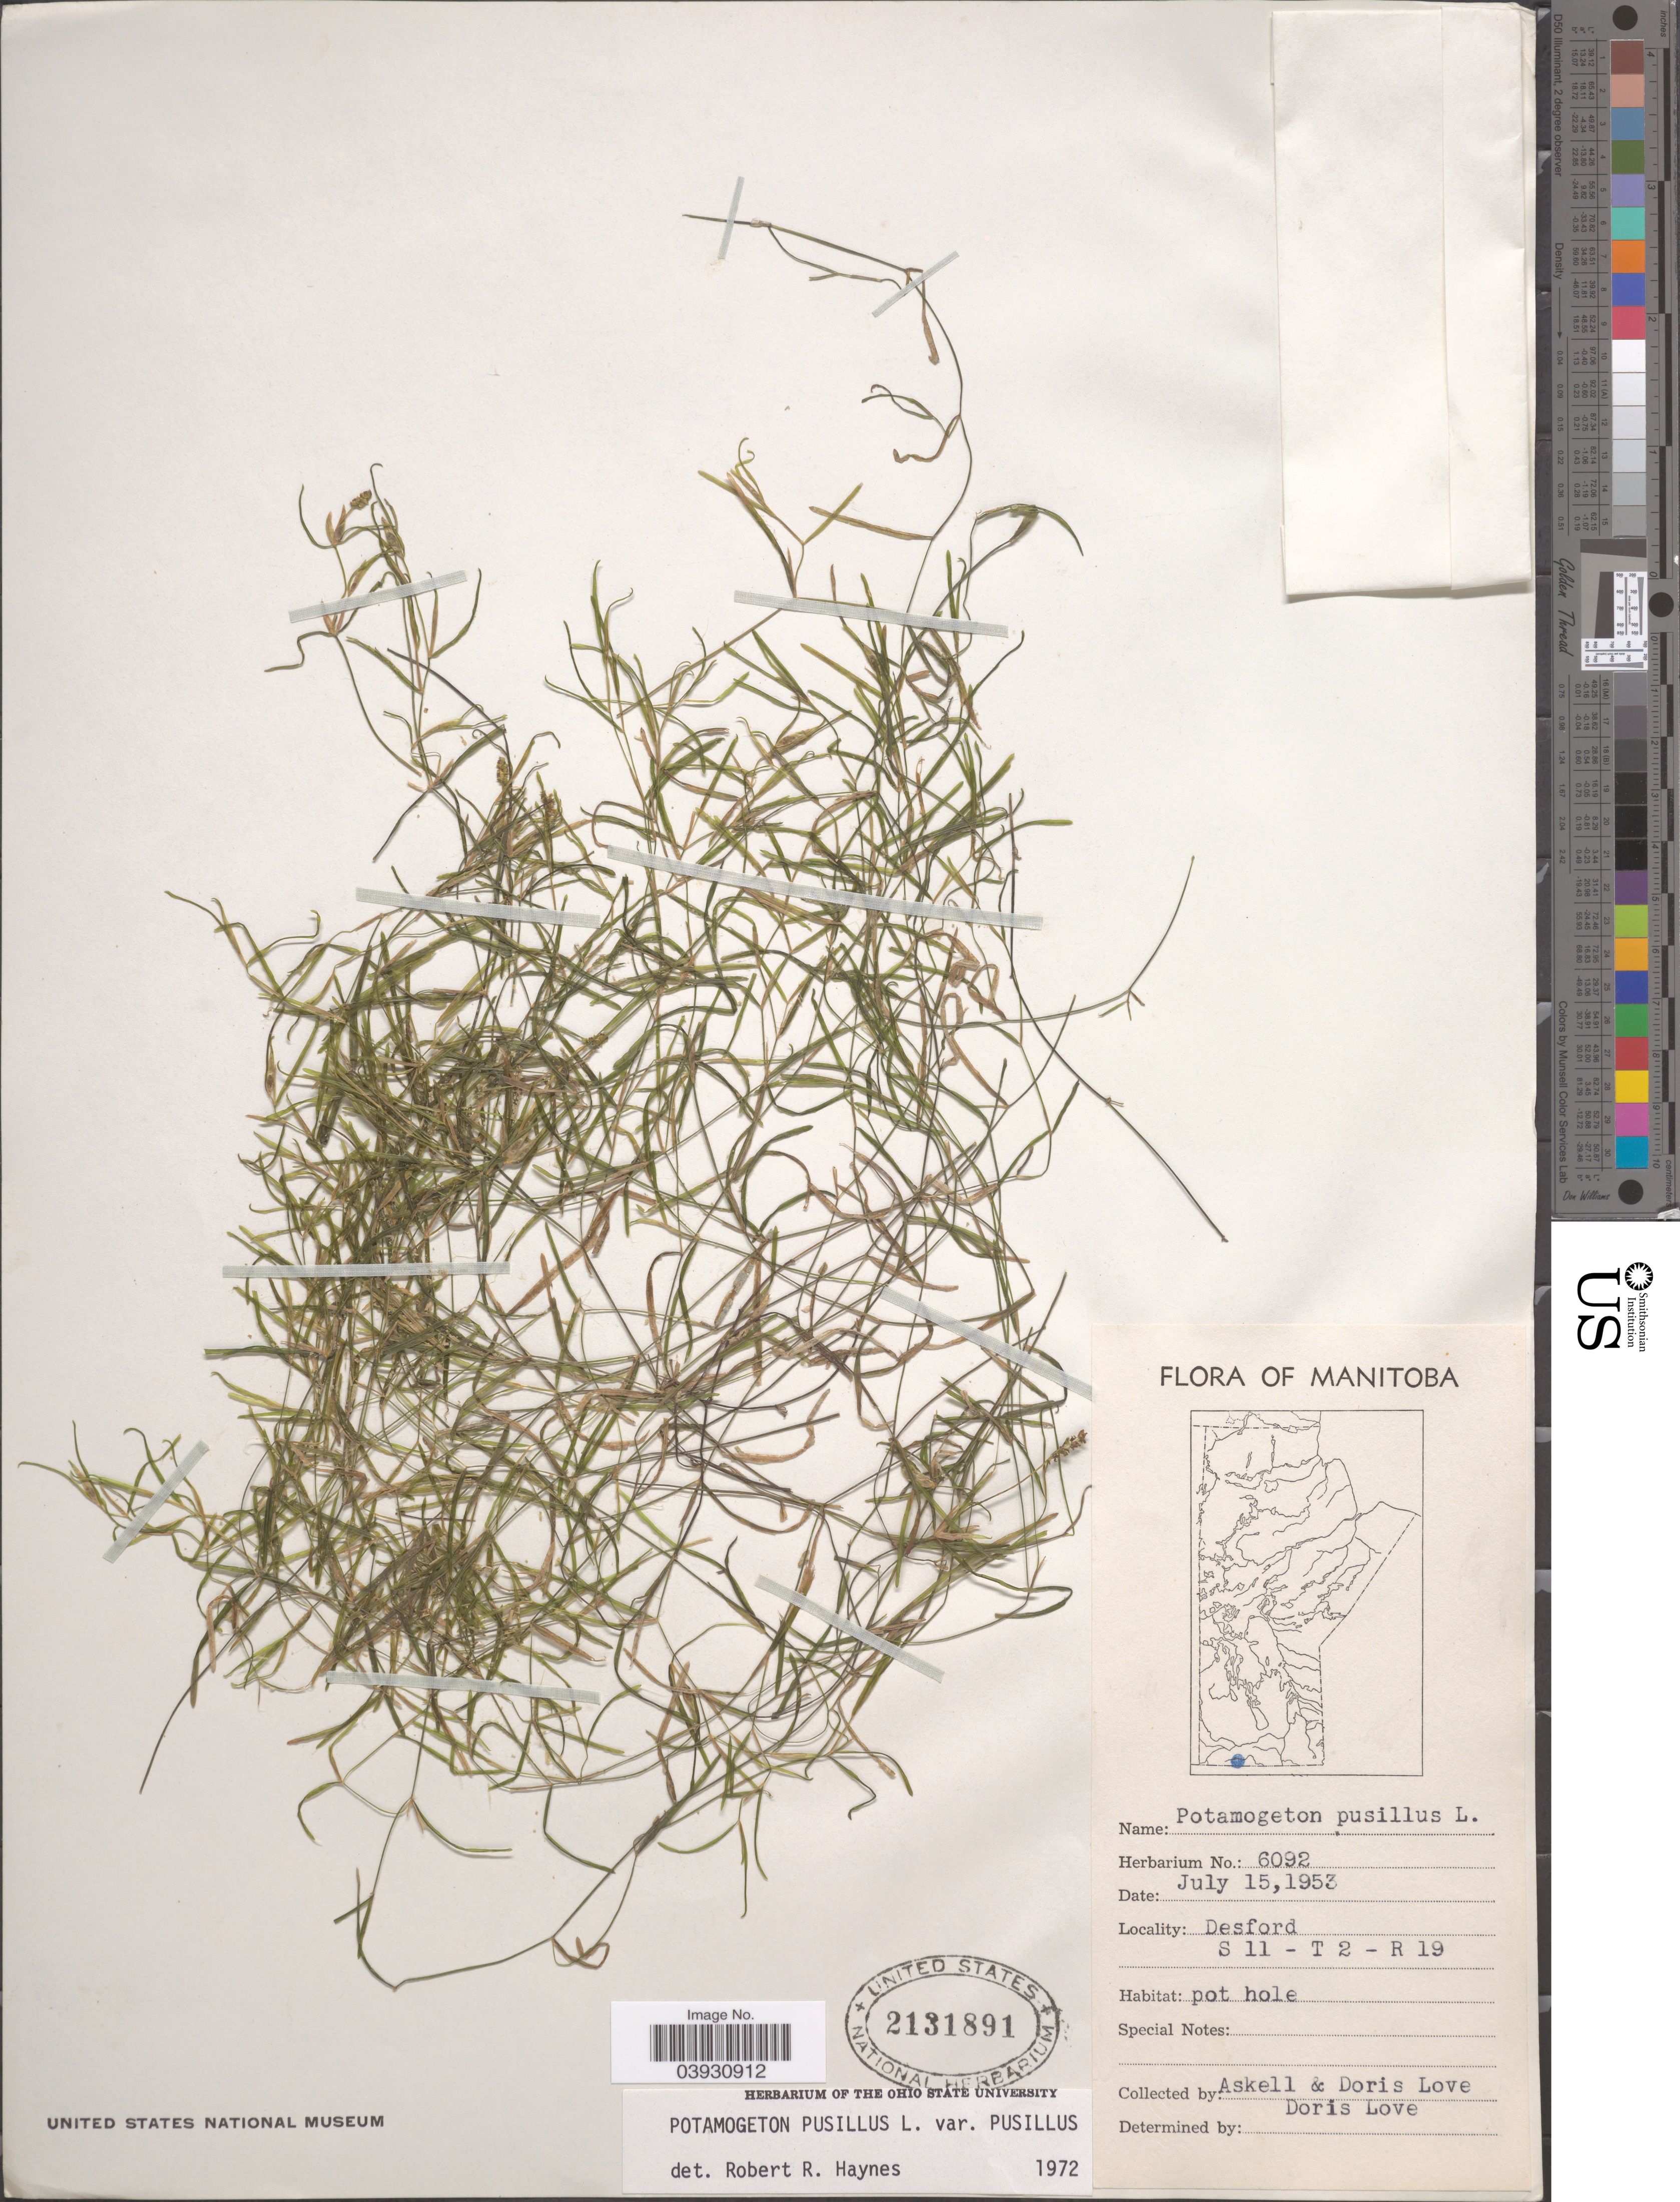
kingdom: Plantae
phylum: Tracheophyta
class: Liliopsida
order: Alismatales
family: Potamogetonaceae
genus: Potamogeton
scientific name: Potamogeton pusillus var. pusillus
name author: L.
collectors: -. Askell & D. Löve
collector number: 6092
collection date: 1953-07-15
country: Canada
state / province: Manitoba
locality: Desford S 11 - T 2 - R 19.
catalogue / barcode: US 2131891